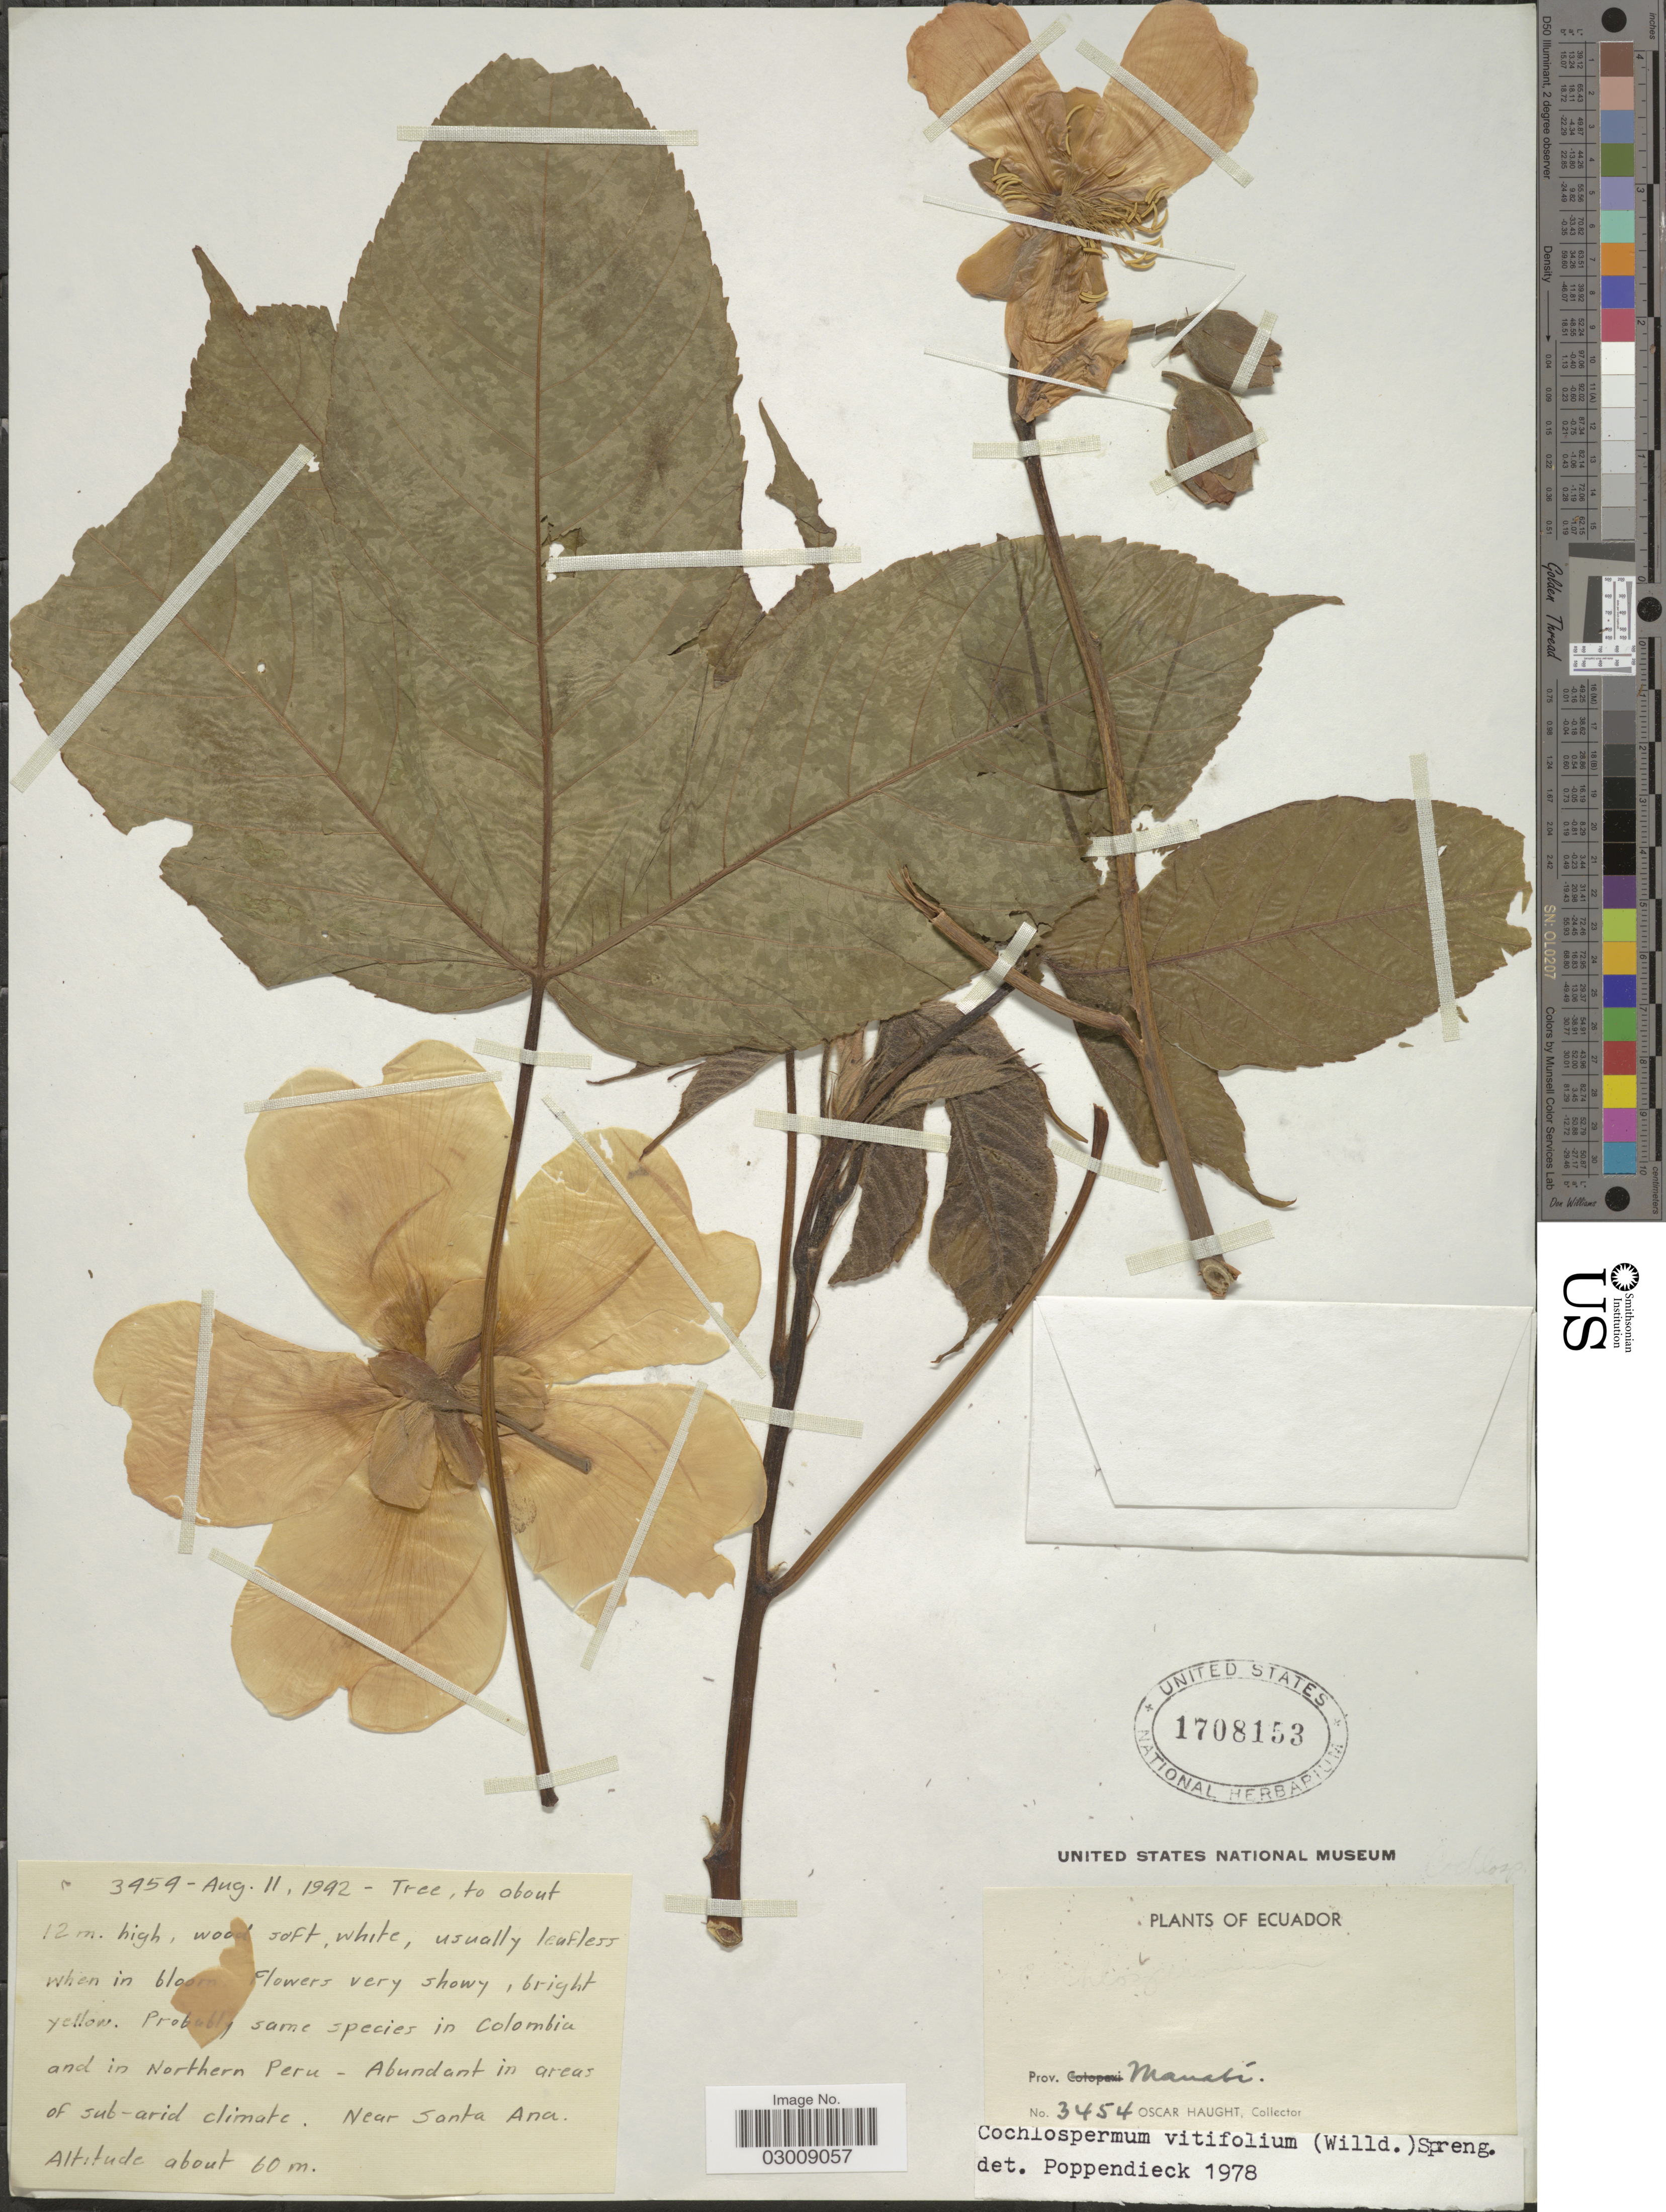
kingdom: Plantae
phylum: Tracheophyta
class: Magnoliopsida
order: Malvales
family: Cochlospermaceae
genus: Cochlospermum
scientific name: Cochlospermum vitifolium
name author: (Willd.) Spreng.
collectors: O. Haught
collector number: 3454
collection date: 1992-08-11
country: Ecuador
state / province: Manabí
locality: Near Santa Ana.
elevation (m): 60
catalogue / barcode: US 1708153